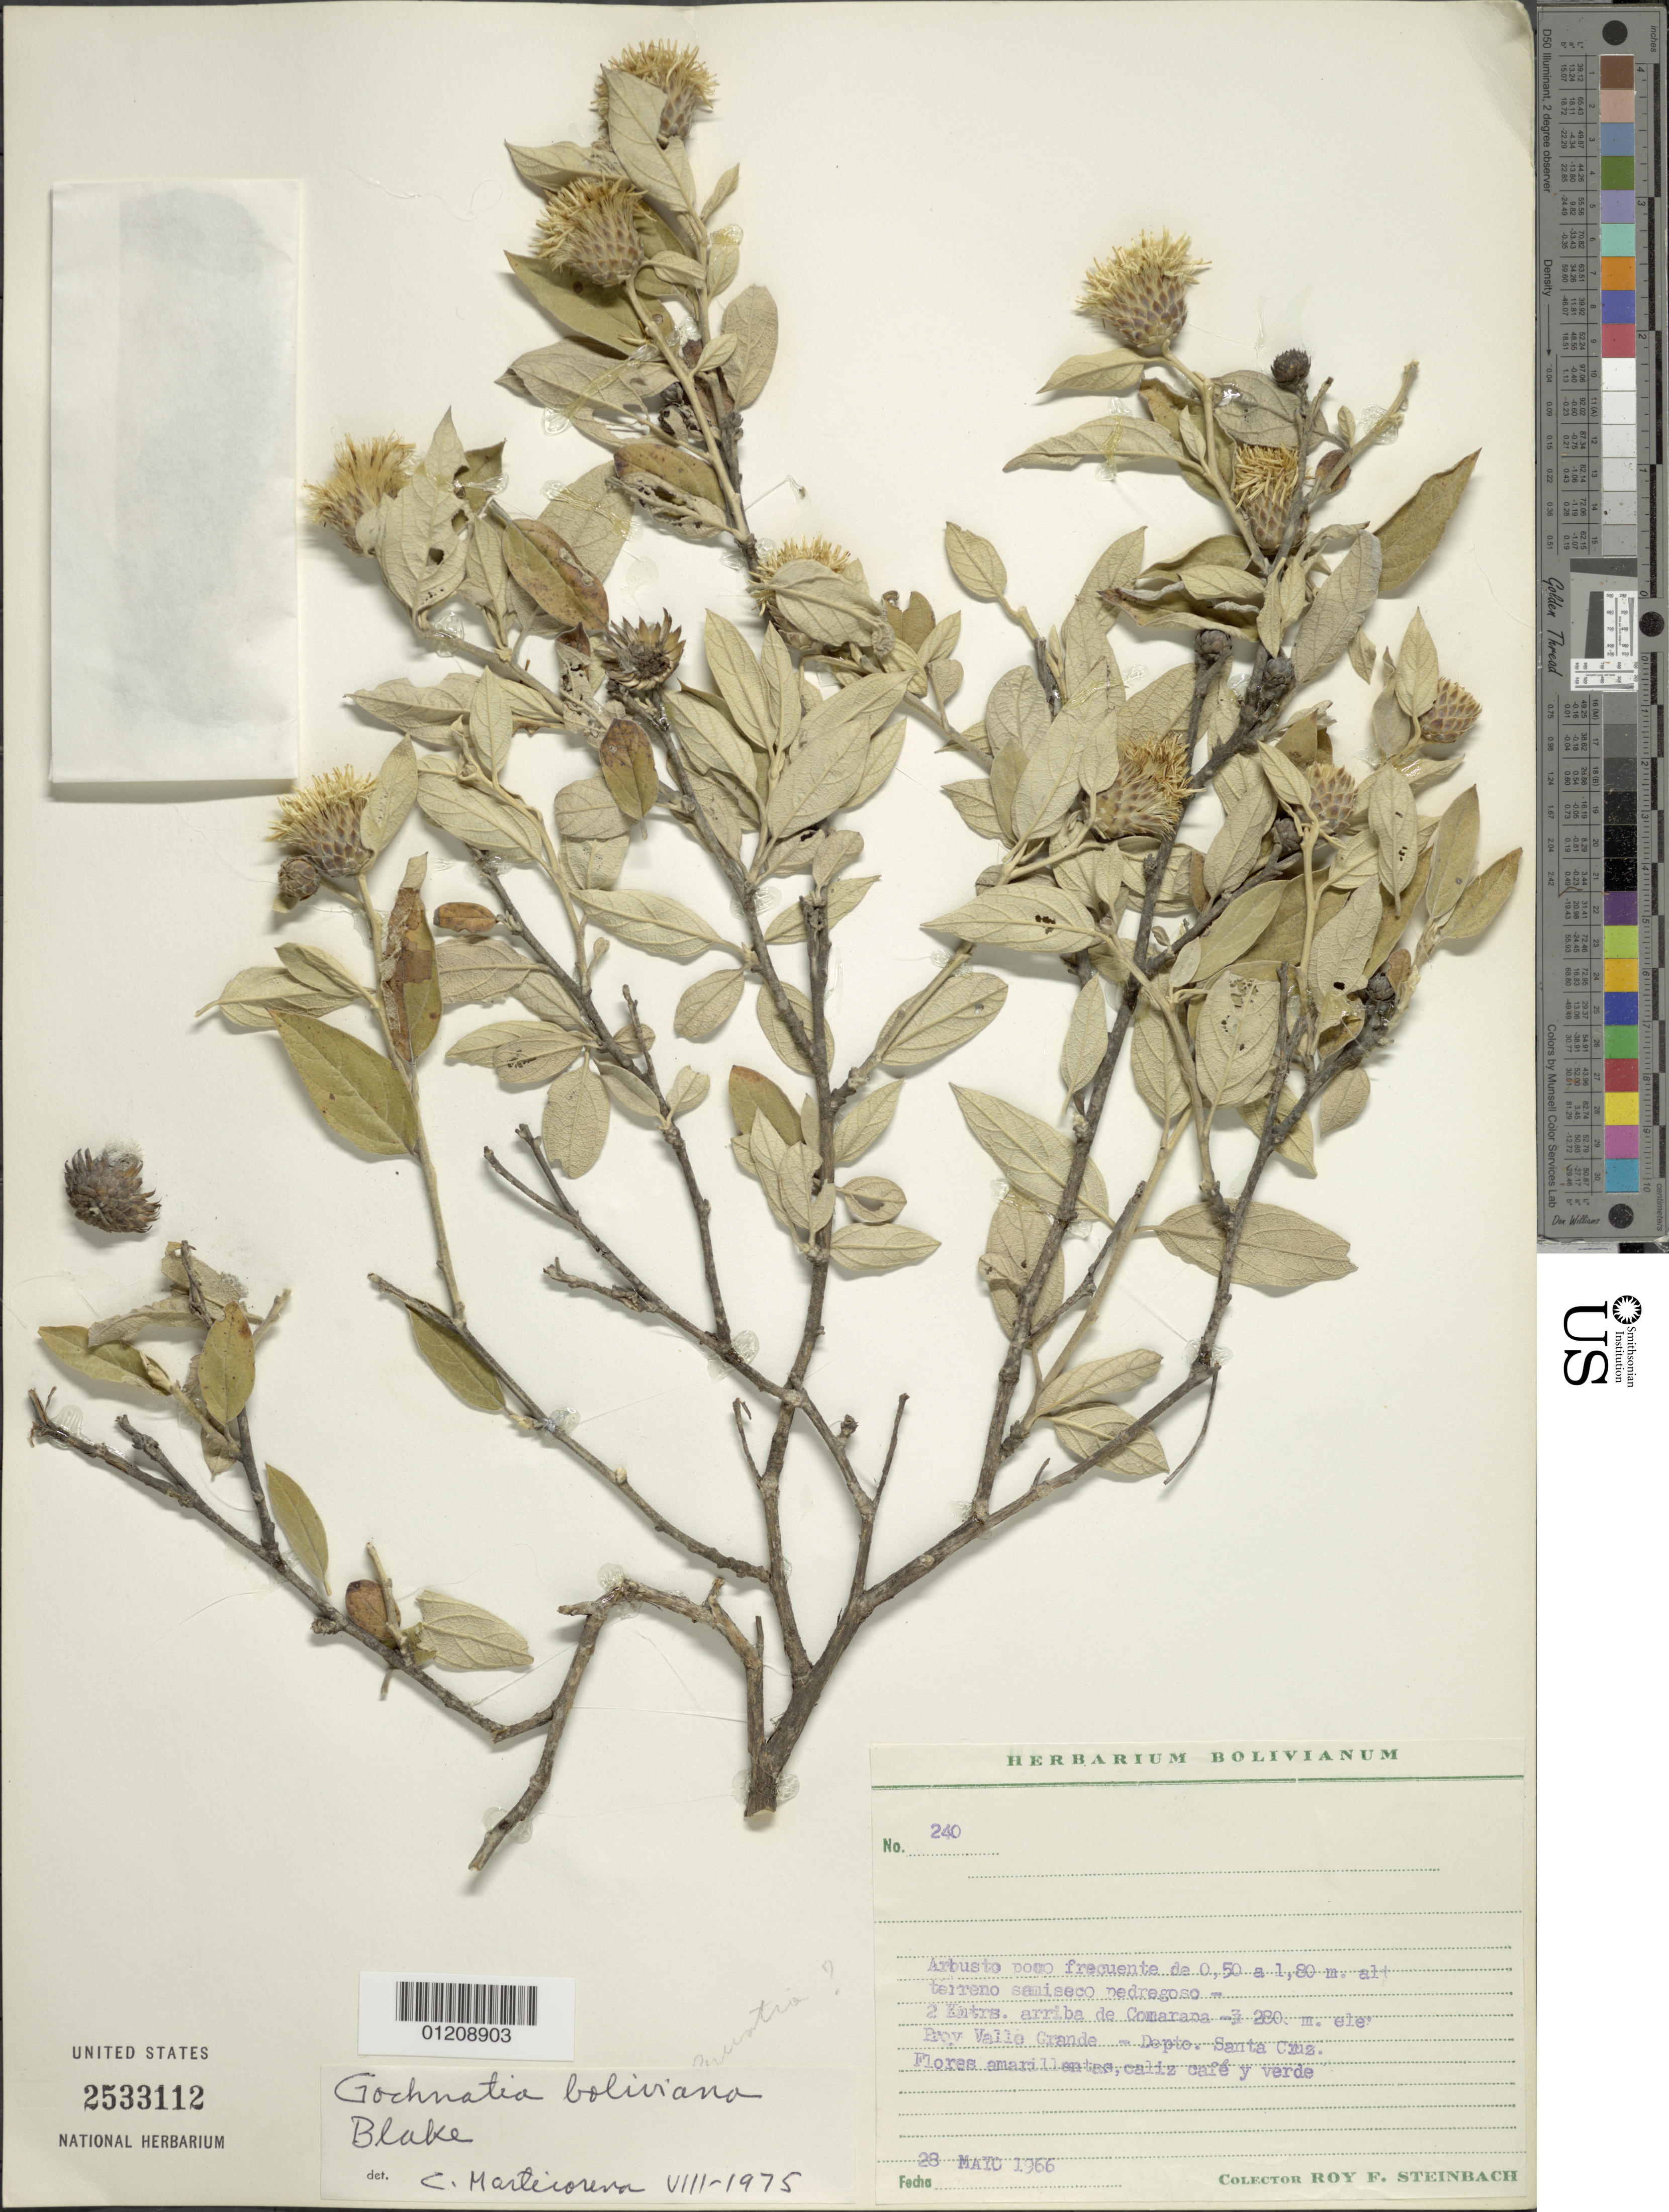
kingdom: Plantae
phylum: Tracheophyta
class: Magnoliopsida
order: Asterales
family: Asteraceae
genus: Gochnatia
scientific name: Gochnatia boliviana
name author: S.F. Blake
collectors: R. F. Steinbach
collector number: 240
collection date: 1966-05-28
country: Bolivia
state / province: Santa Cruz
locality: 2 km arriba de Comarapa; Prov. Vallo Grande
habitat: terreno semiseco pedregoso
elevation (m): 3280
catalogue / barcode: US 2533112